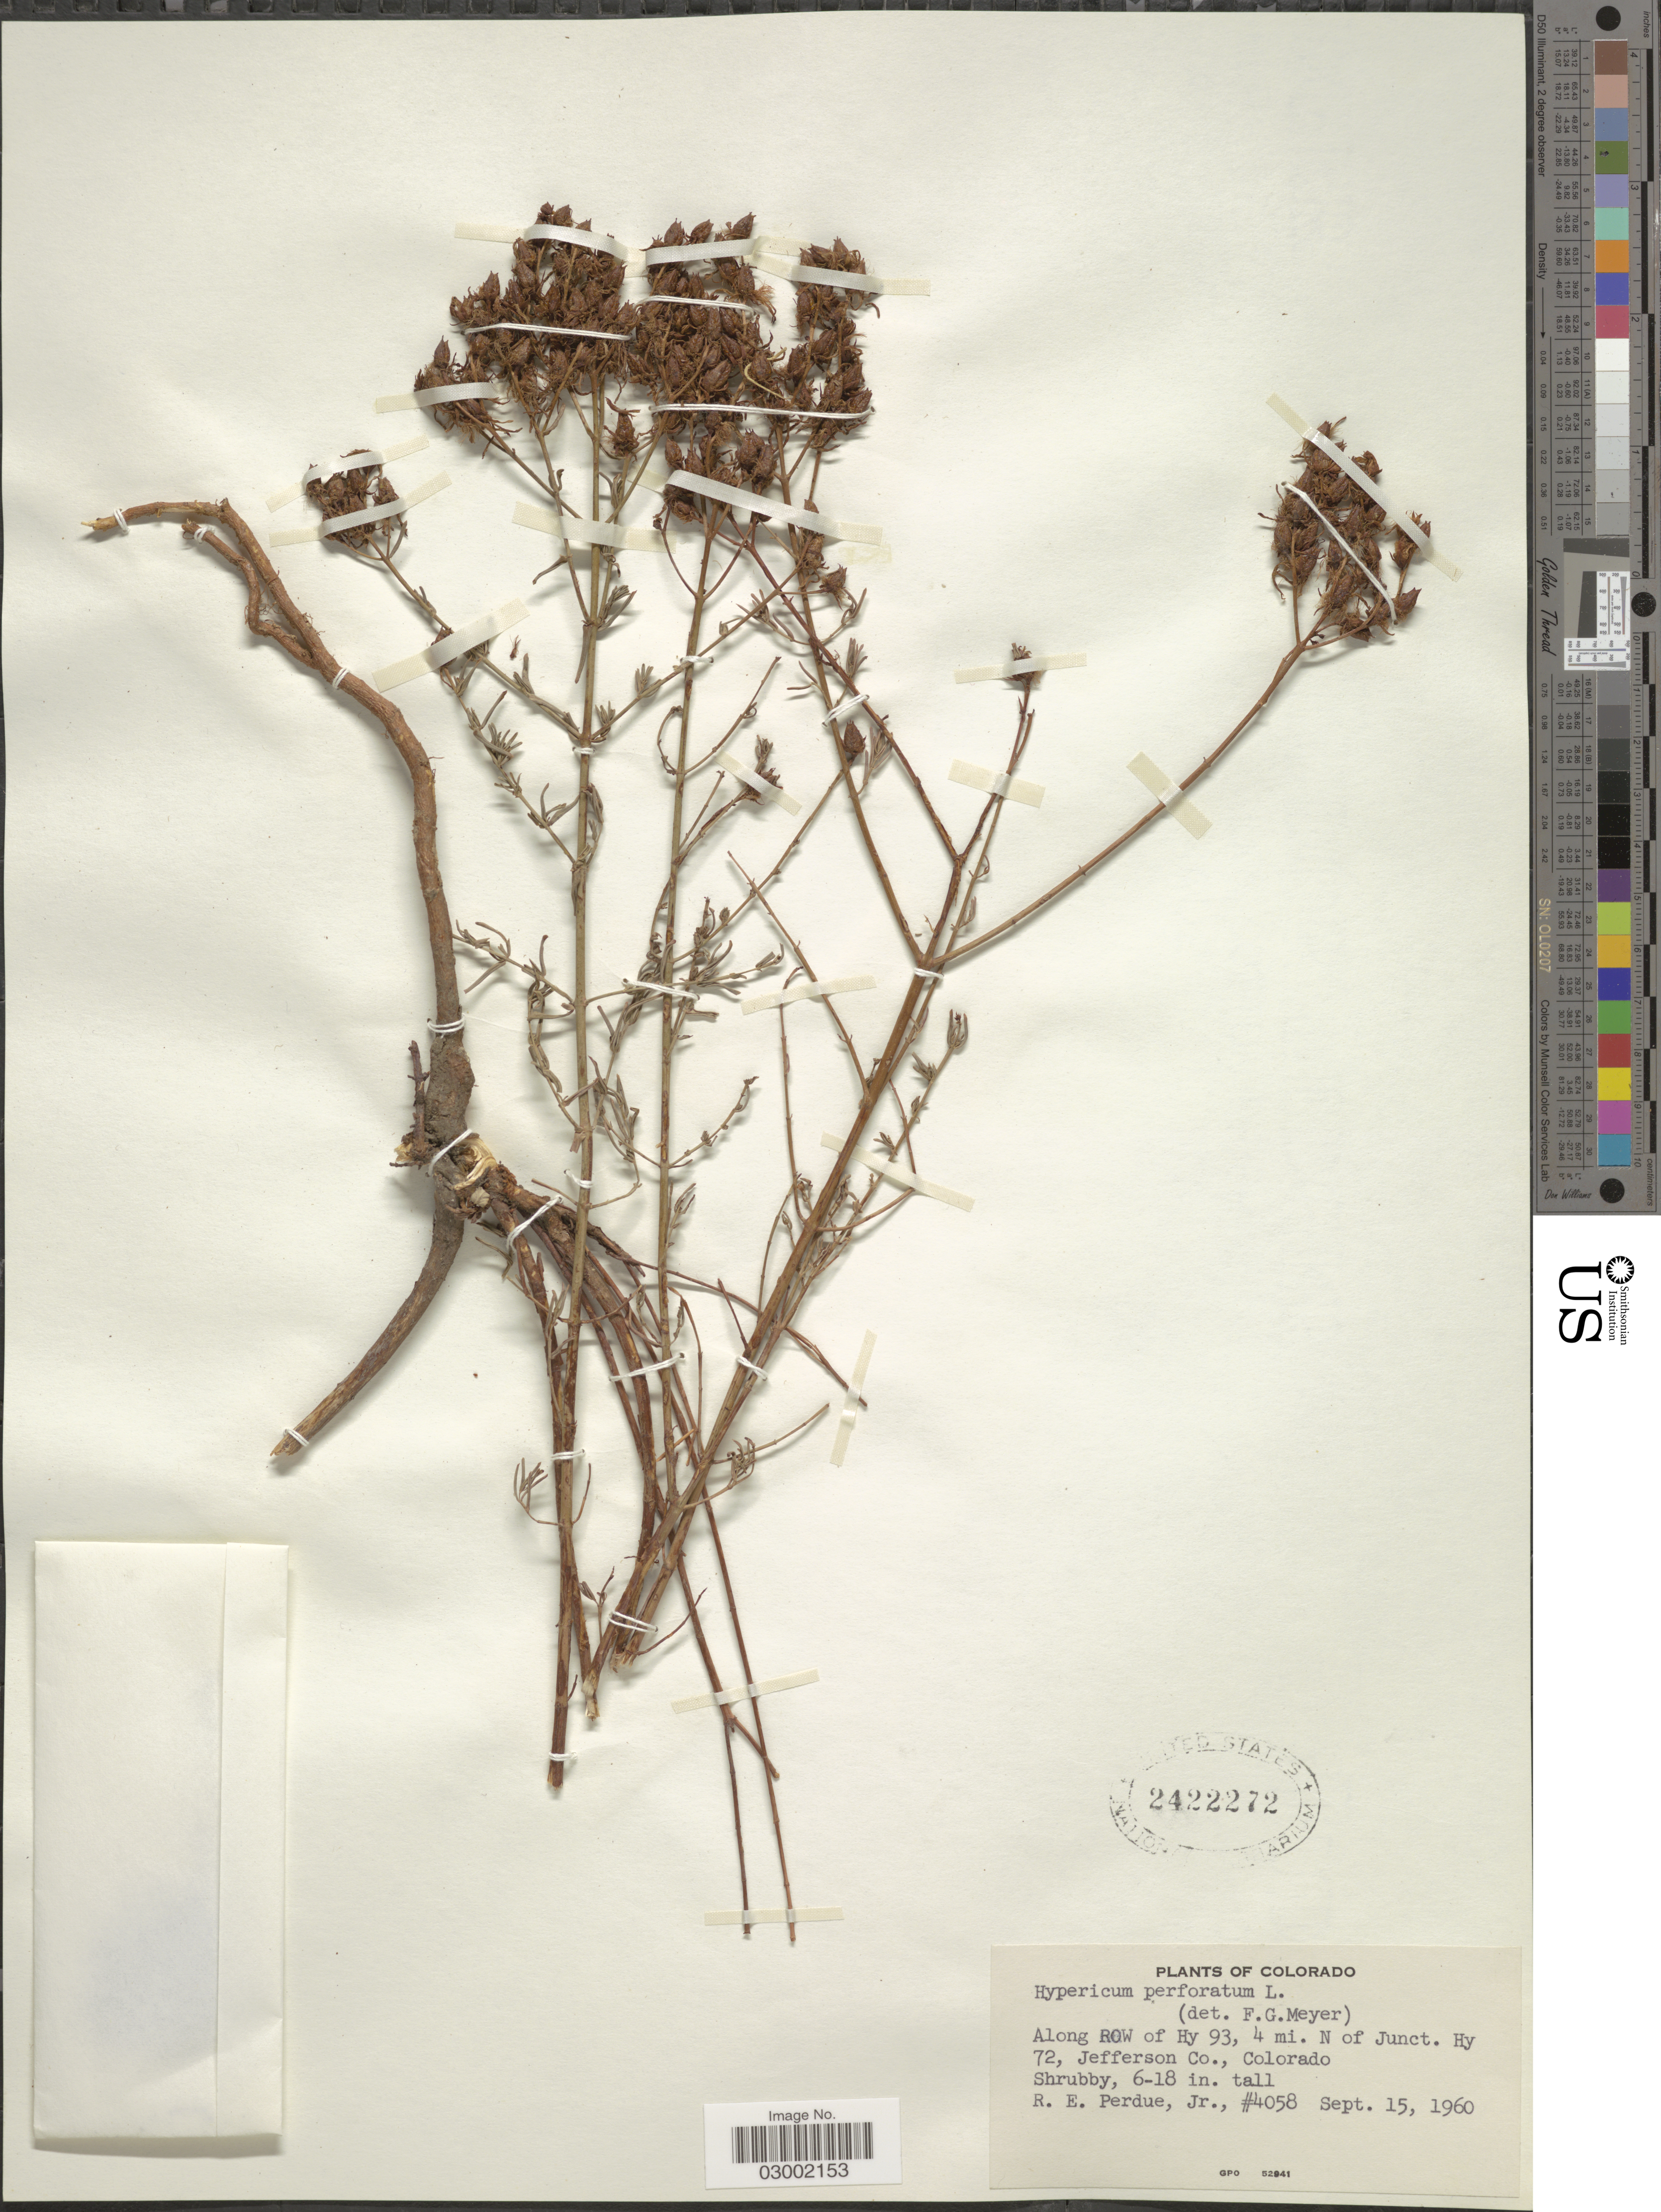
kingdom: Plantae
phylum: Tracheophyta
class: Magnoliopsida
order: Malpighiales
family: Hypericaceae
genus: Hypericum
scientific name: Hypericum perforatum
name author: L.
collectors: R. E. Perdue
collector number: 4058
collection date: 1960-09-15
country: United States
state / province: Colorado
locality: Along ROW of Hy 93, 4 mi. N of Junct. Hy 72, Jefferson Co., Colorado.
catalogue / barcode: US 2422272